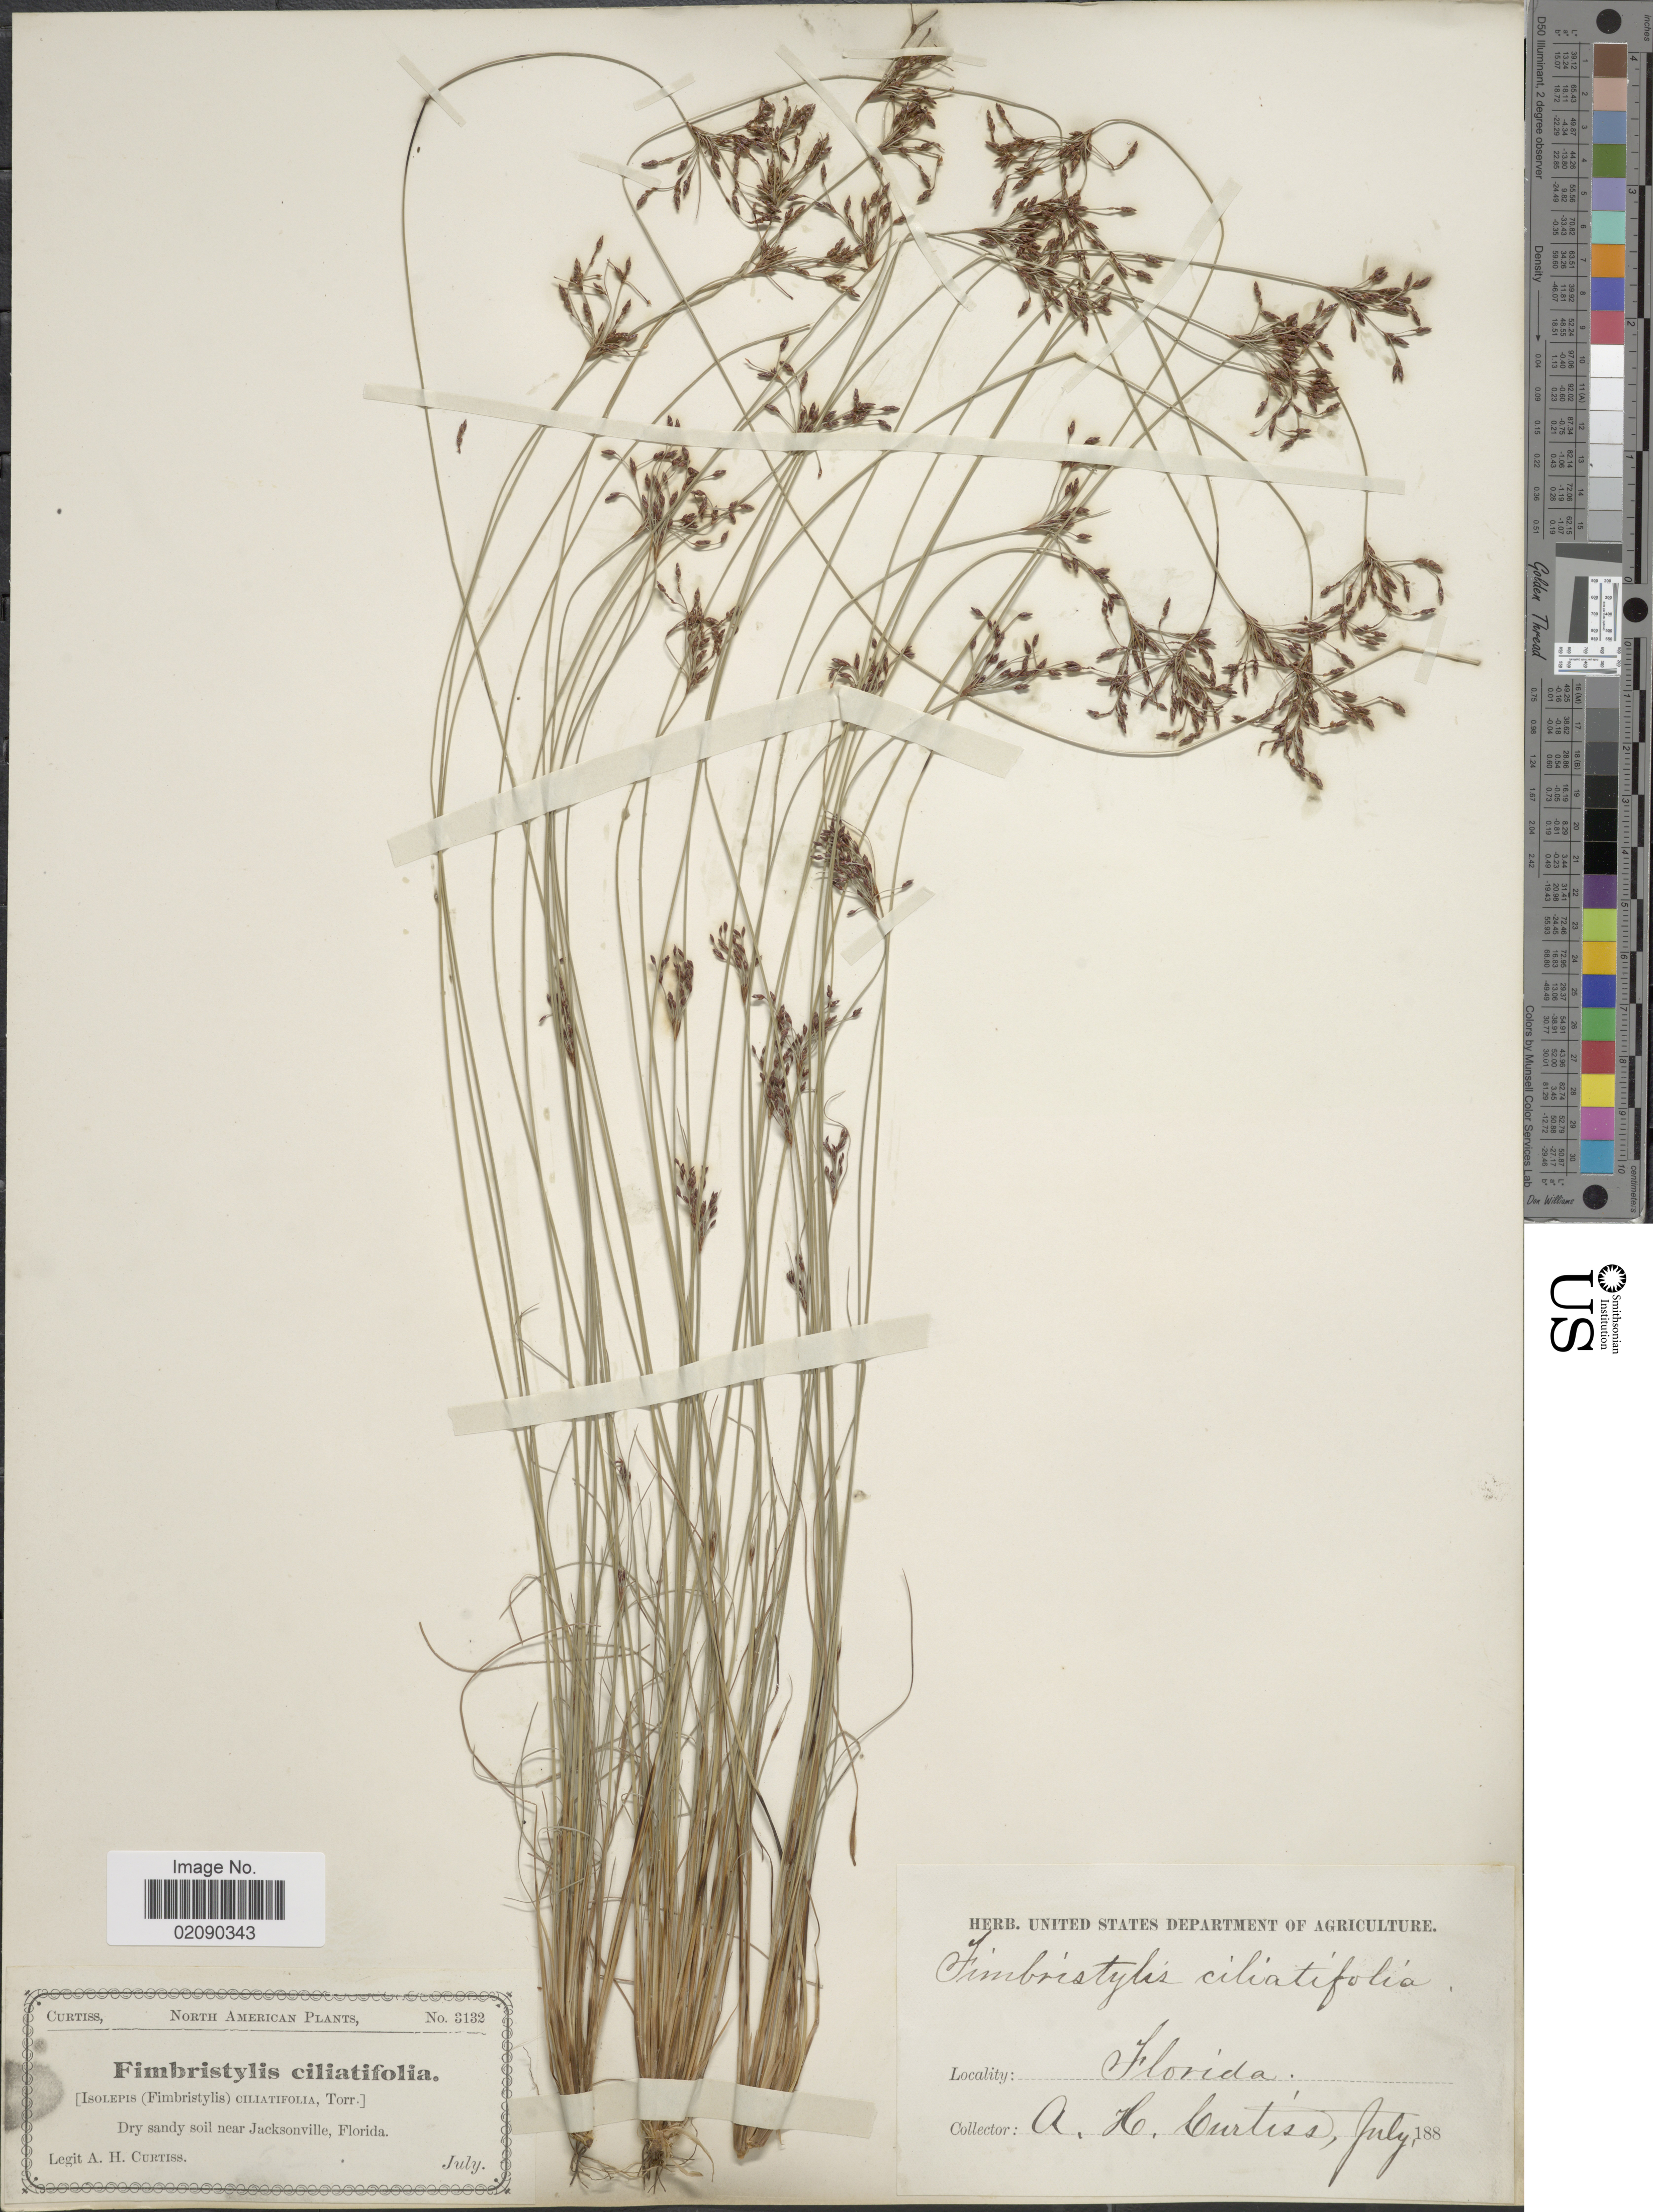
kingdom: Plantae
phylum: Tracheophyta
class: Liliopsida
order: Poales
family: Cyperaceae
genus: Bulbostylis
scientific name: Bulbostylis ciliatifolia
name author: (Elliott) Fernald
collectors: A. H. Curtiss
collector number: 3132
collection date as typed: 188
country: United States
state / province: Florida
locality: Near Jacksonville